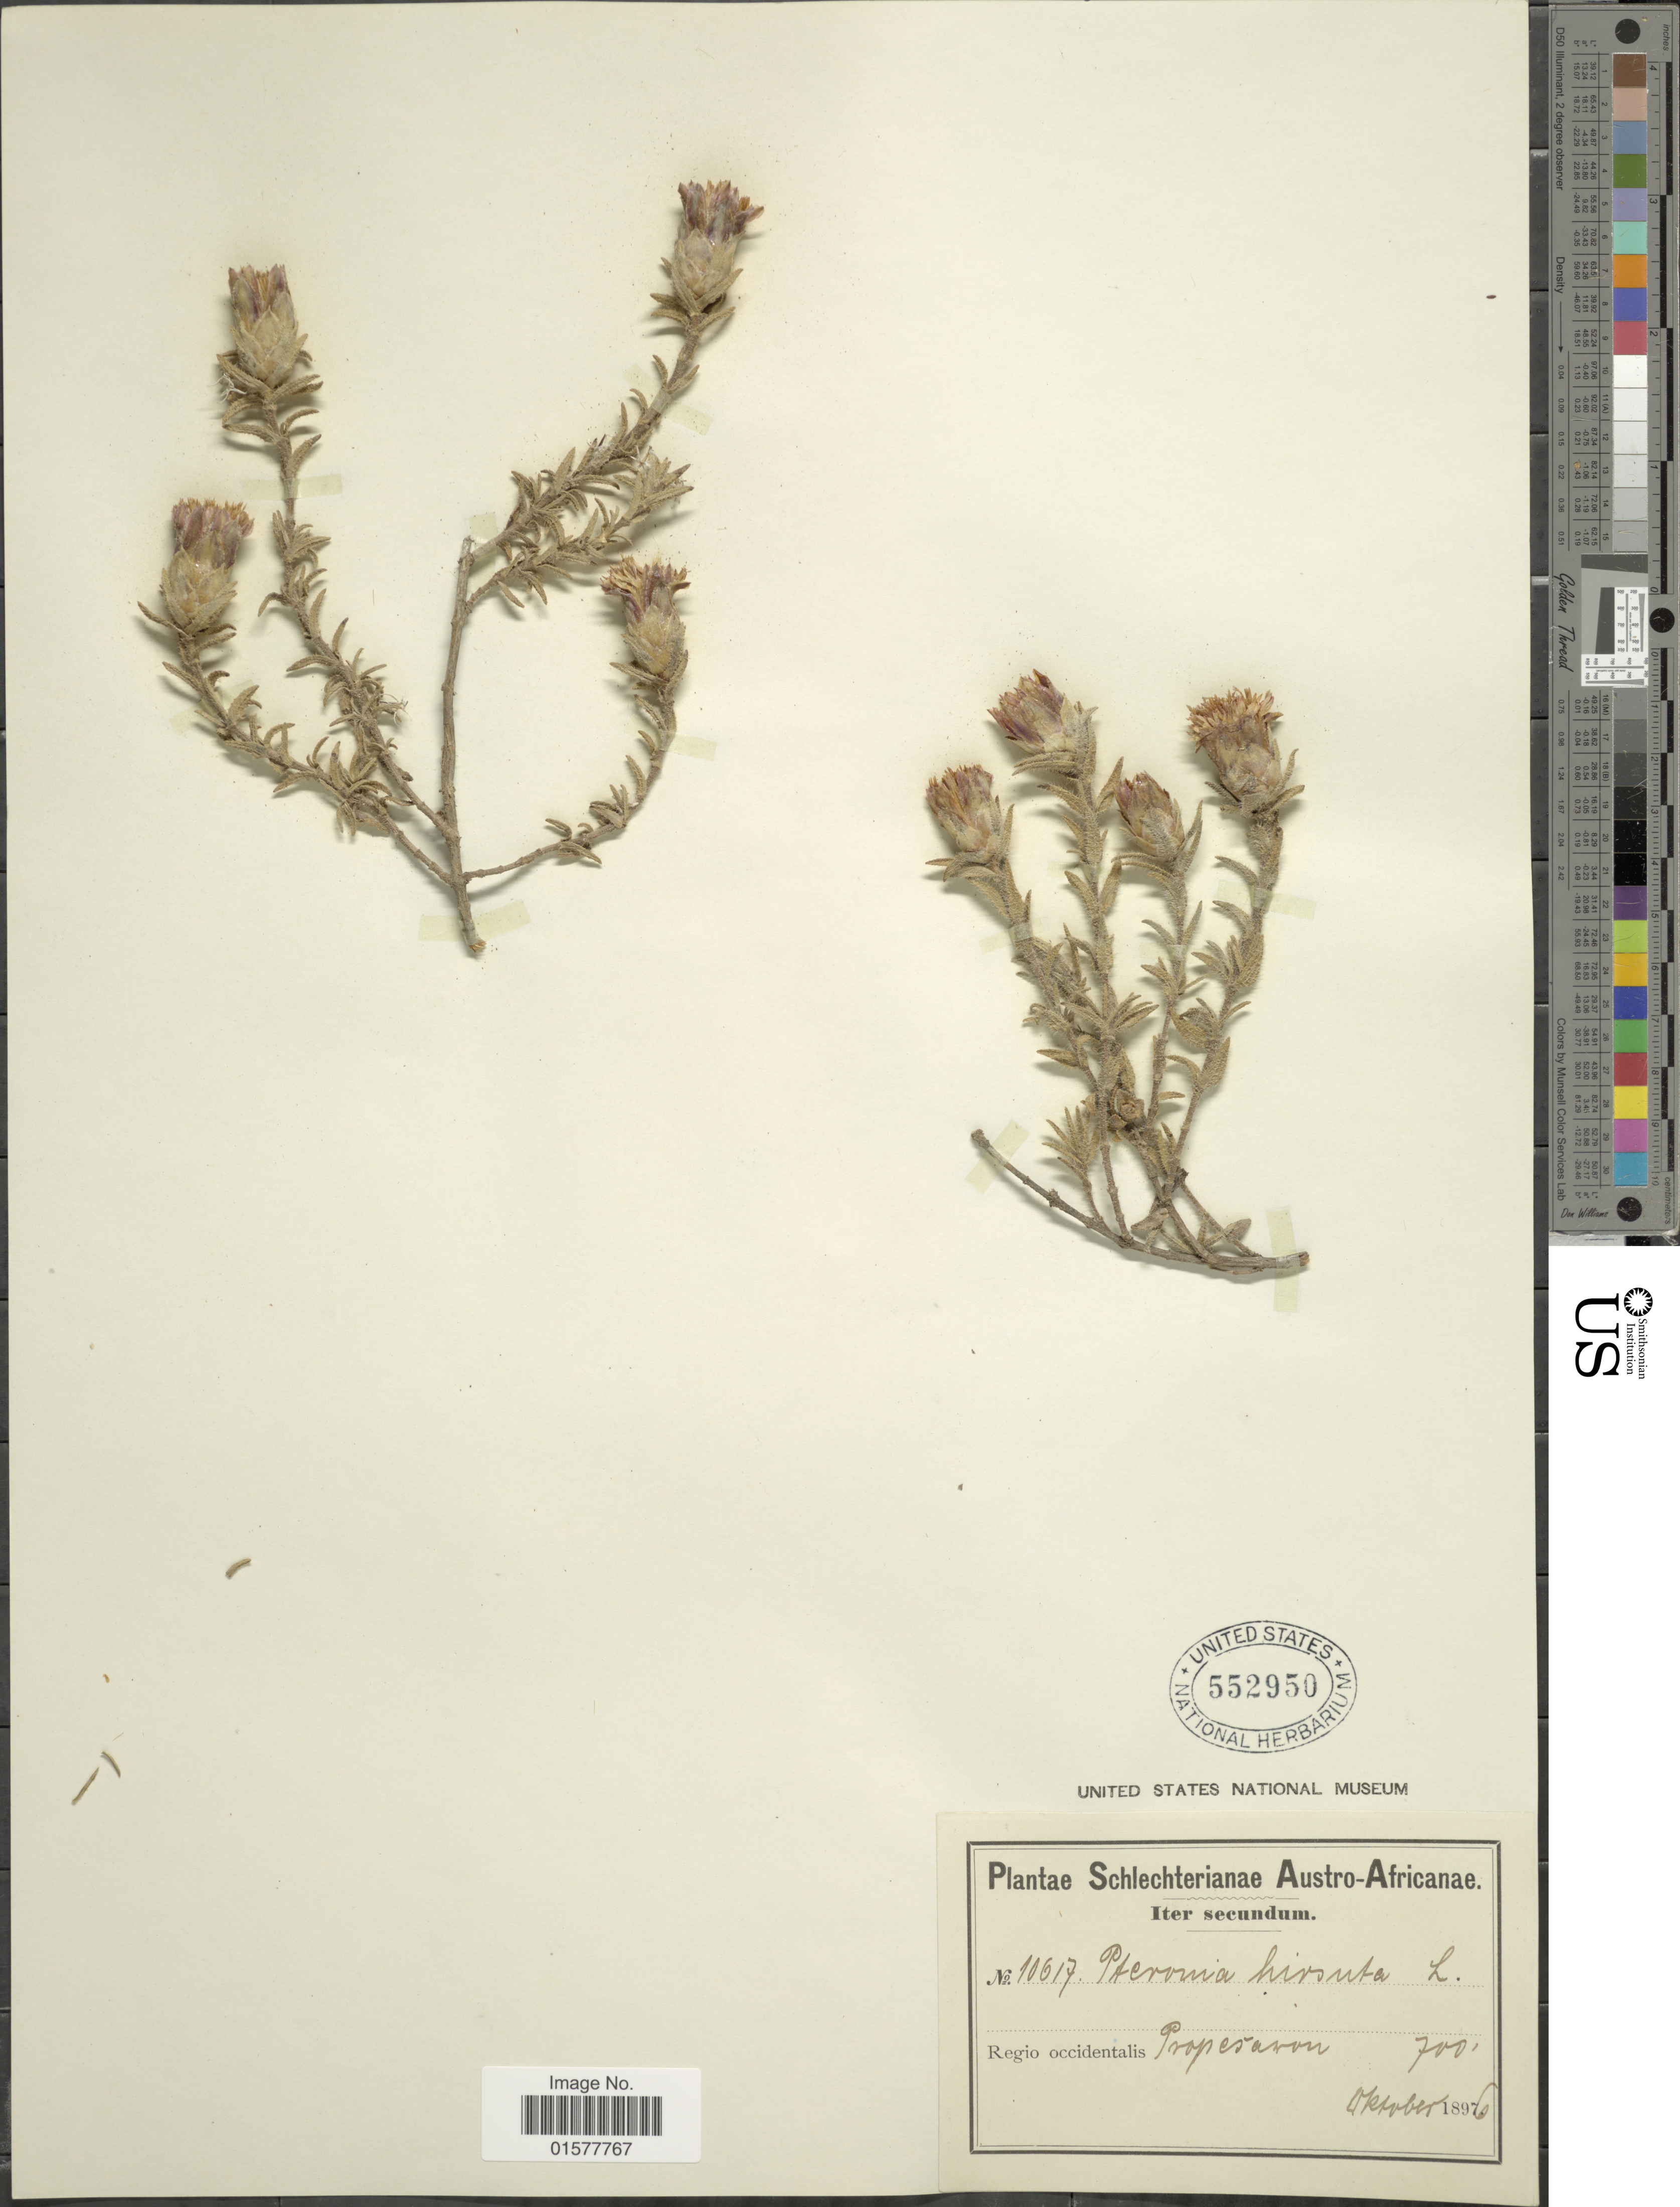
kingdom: Plantae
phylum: Tracheophyta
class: Magnoliopsida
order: Asterales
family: Asteraceae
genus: Pteronia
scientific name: Pteronia hirsuta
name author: L. f.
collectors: F. R. R. Schlechter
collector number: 10617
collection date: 1896-10-04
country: South Africa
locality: Regio occidentalis Prope Saron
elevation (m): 213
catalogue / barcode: US 552950